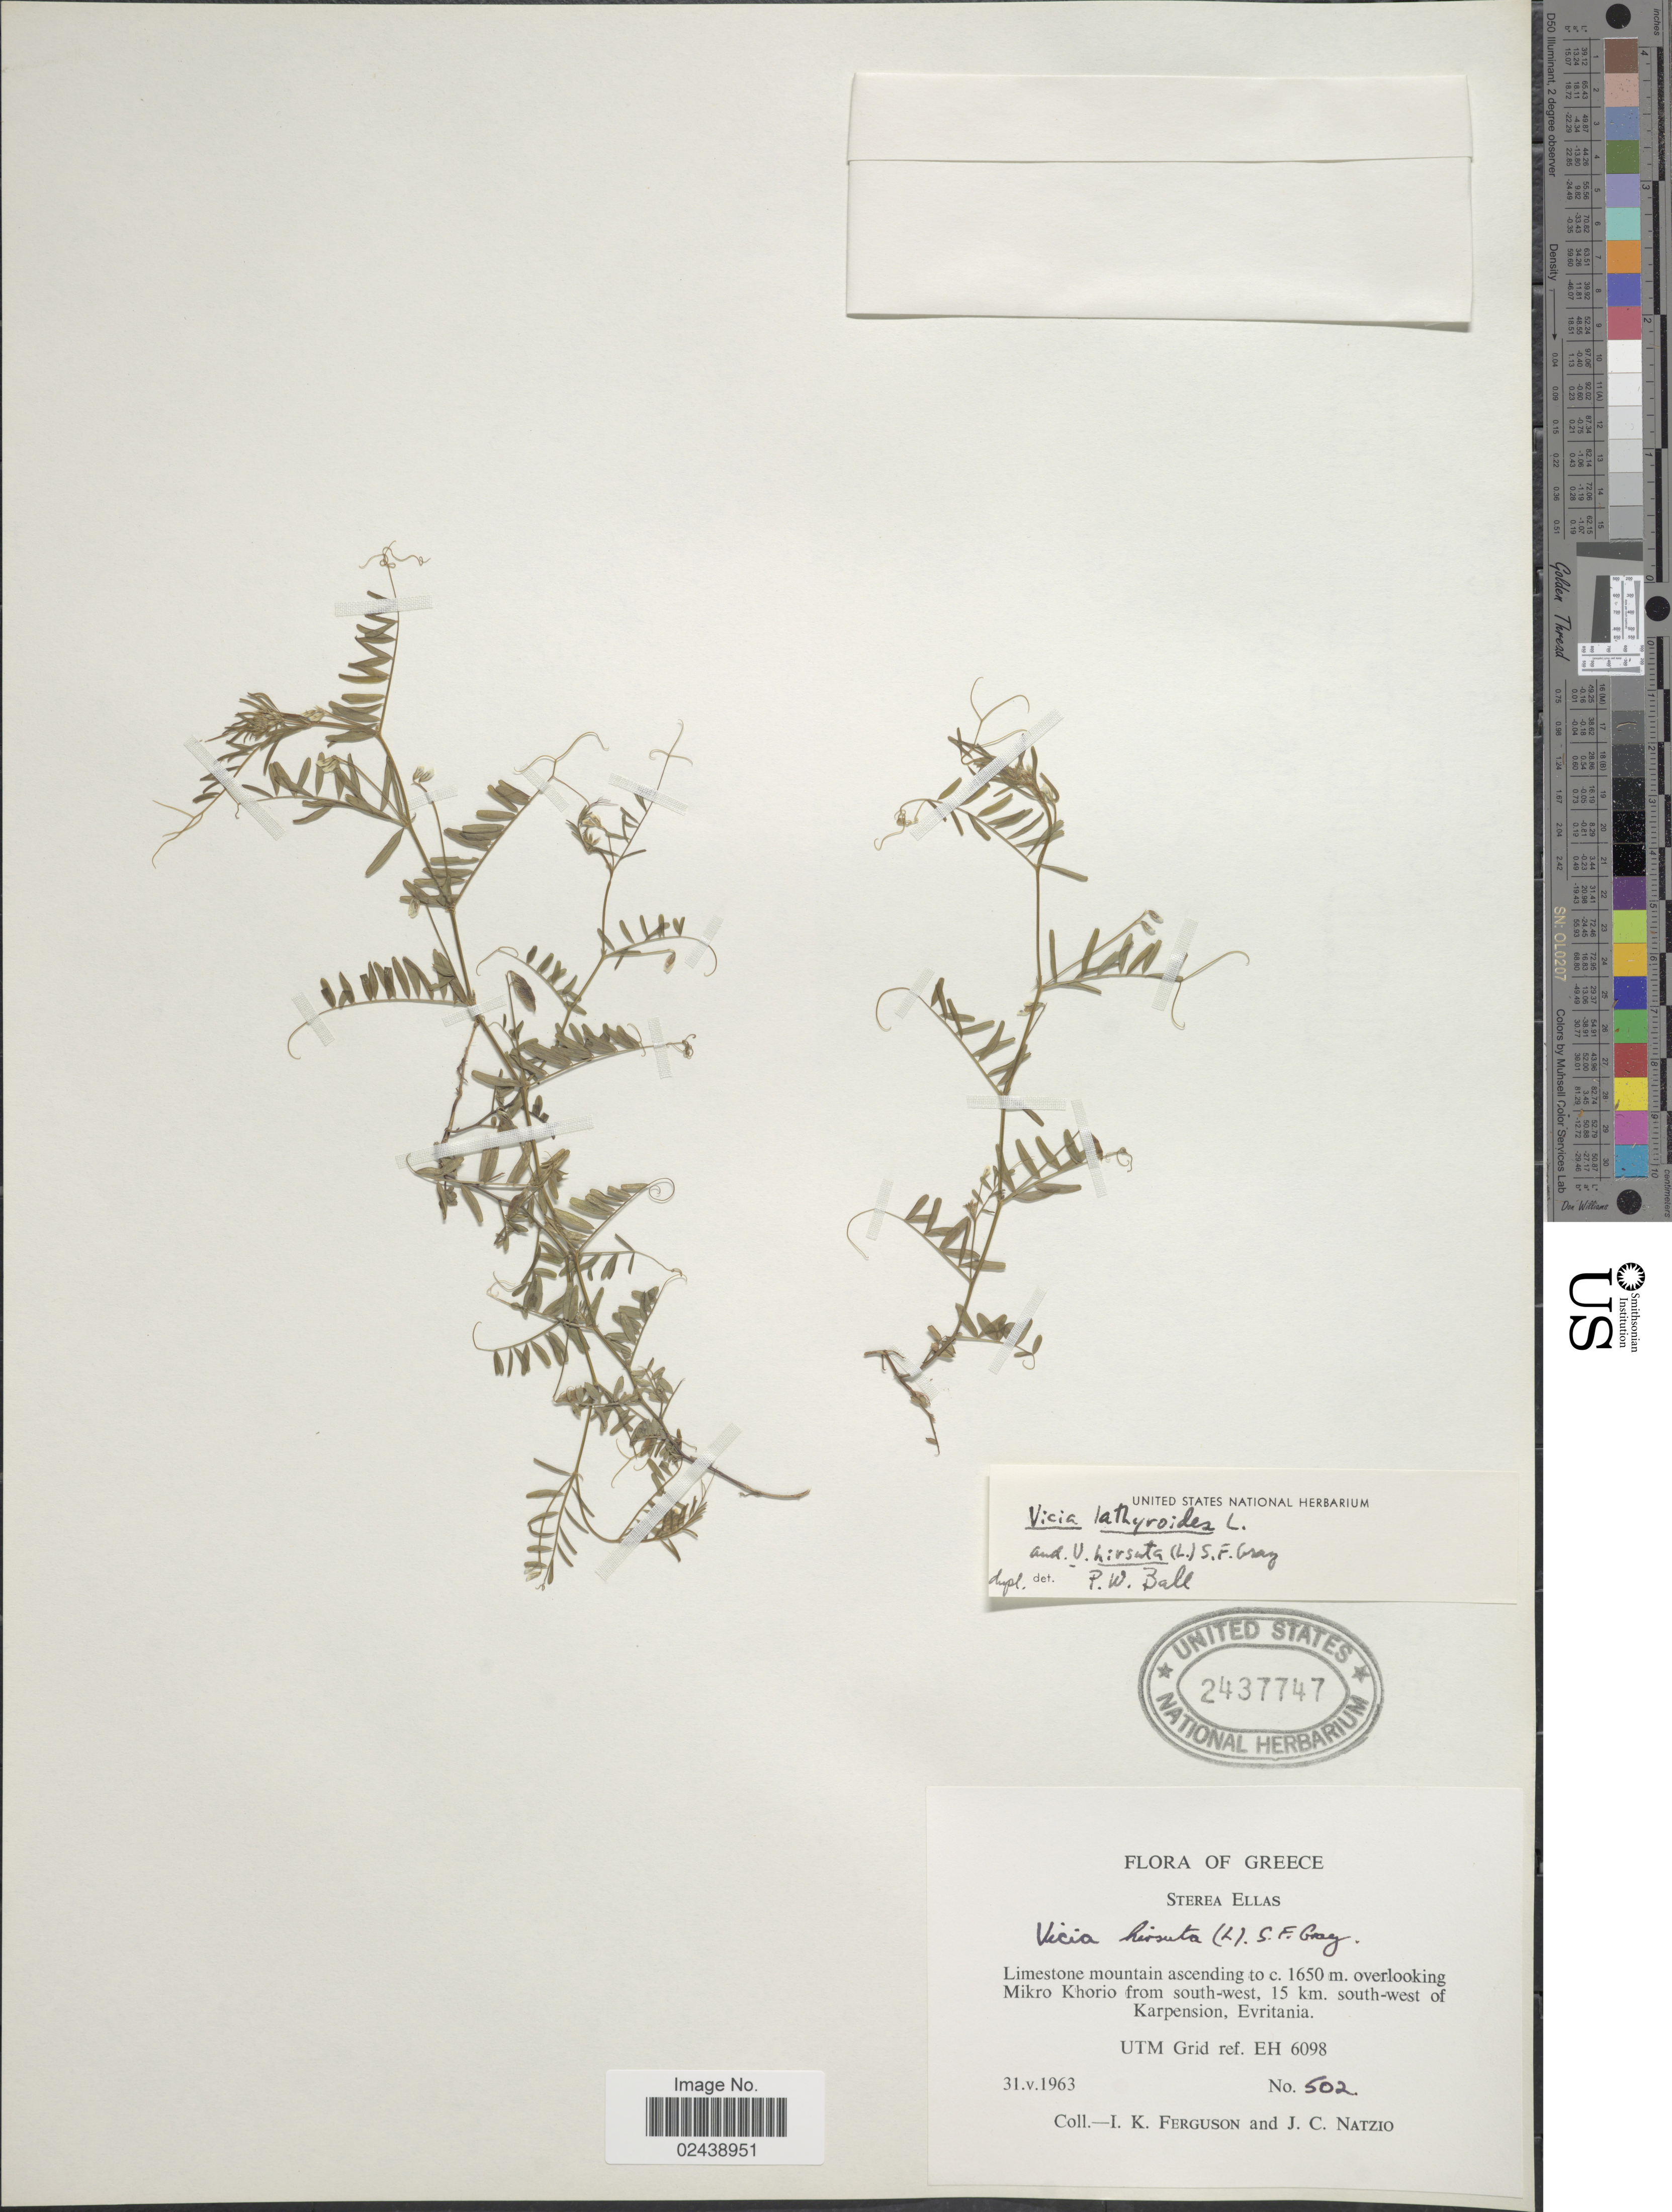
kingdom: Plantae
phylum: Tracheophyta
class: Magnoliopsida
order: Fabales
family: Fabaceae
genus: Vicia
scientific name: Vicia lathyroides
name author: L.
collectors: I. K. Ferguson & J. Natzio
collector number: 502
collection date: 1963-05-31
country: Greece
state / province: Central Greece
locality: Sterea Ellas, Limestone mountain ascending, overlooking Mikro Khorio from south-west, 15 km. south-west of Karpension, Envritania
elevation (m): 1650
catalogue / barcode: US 2437747